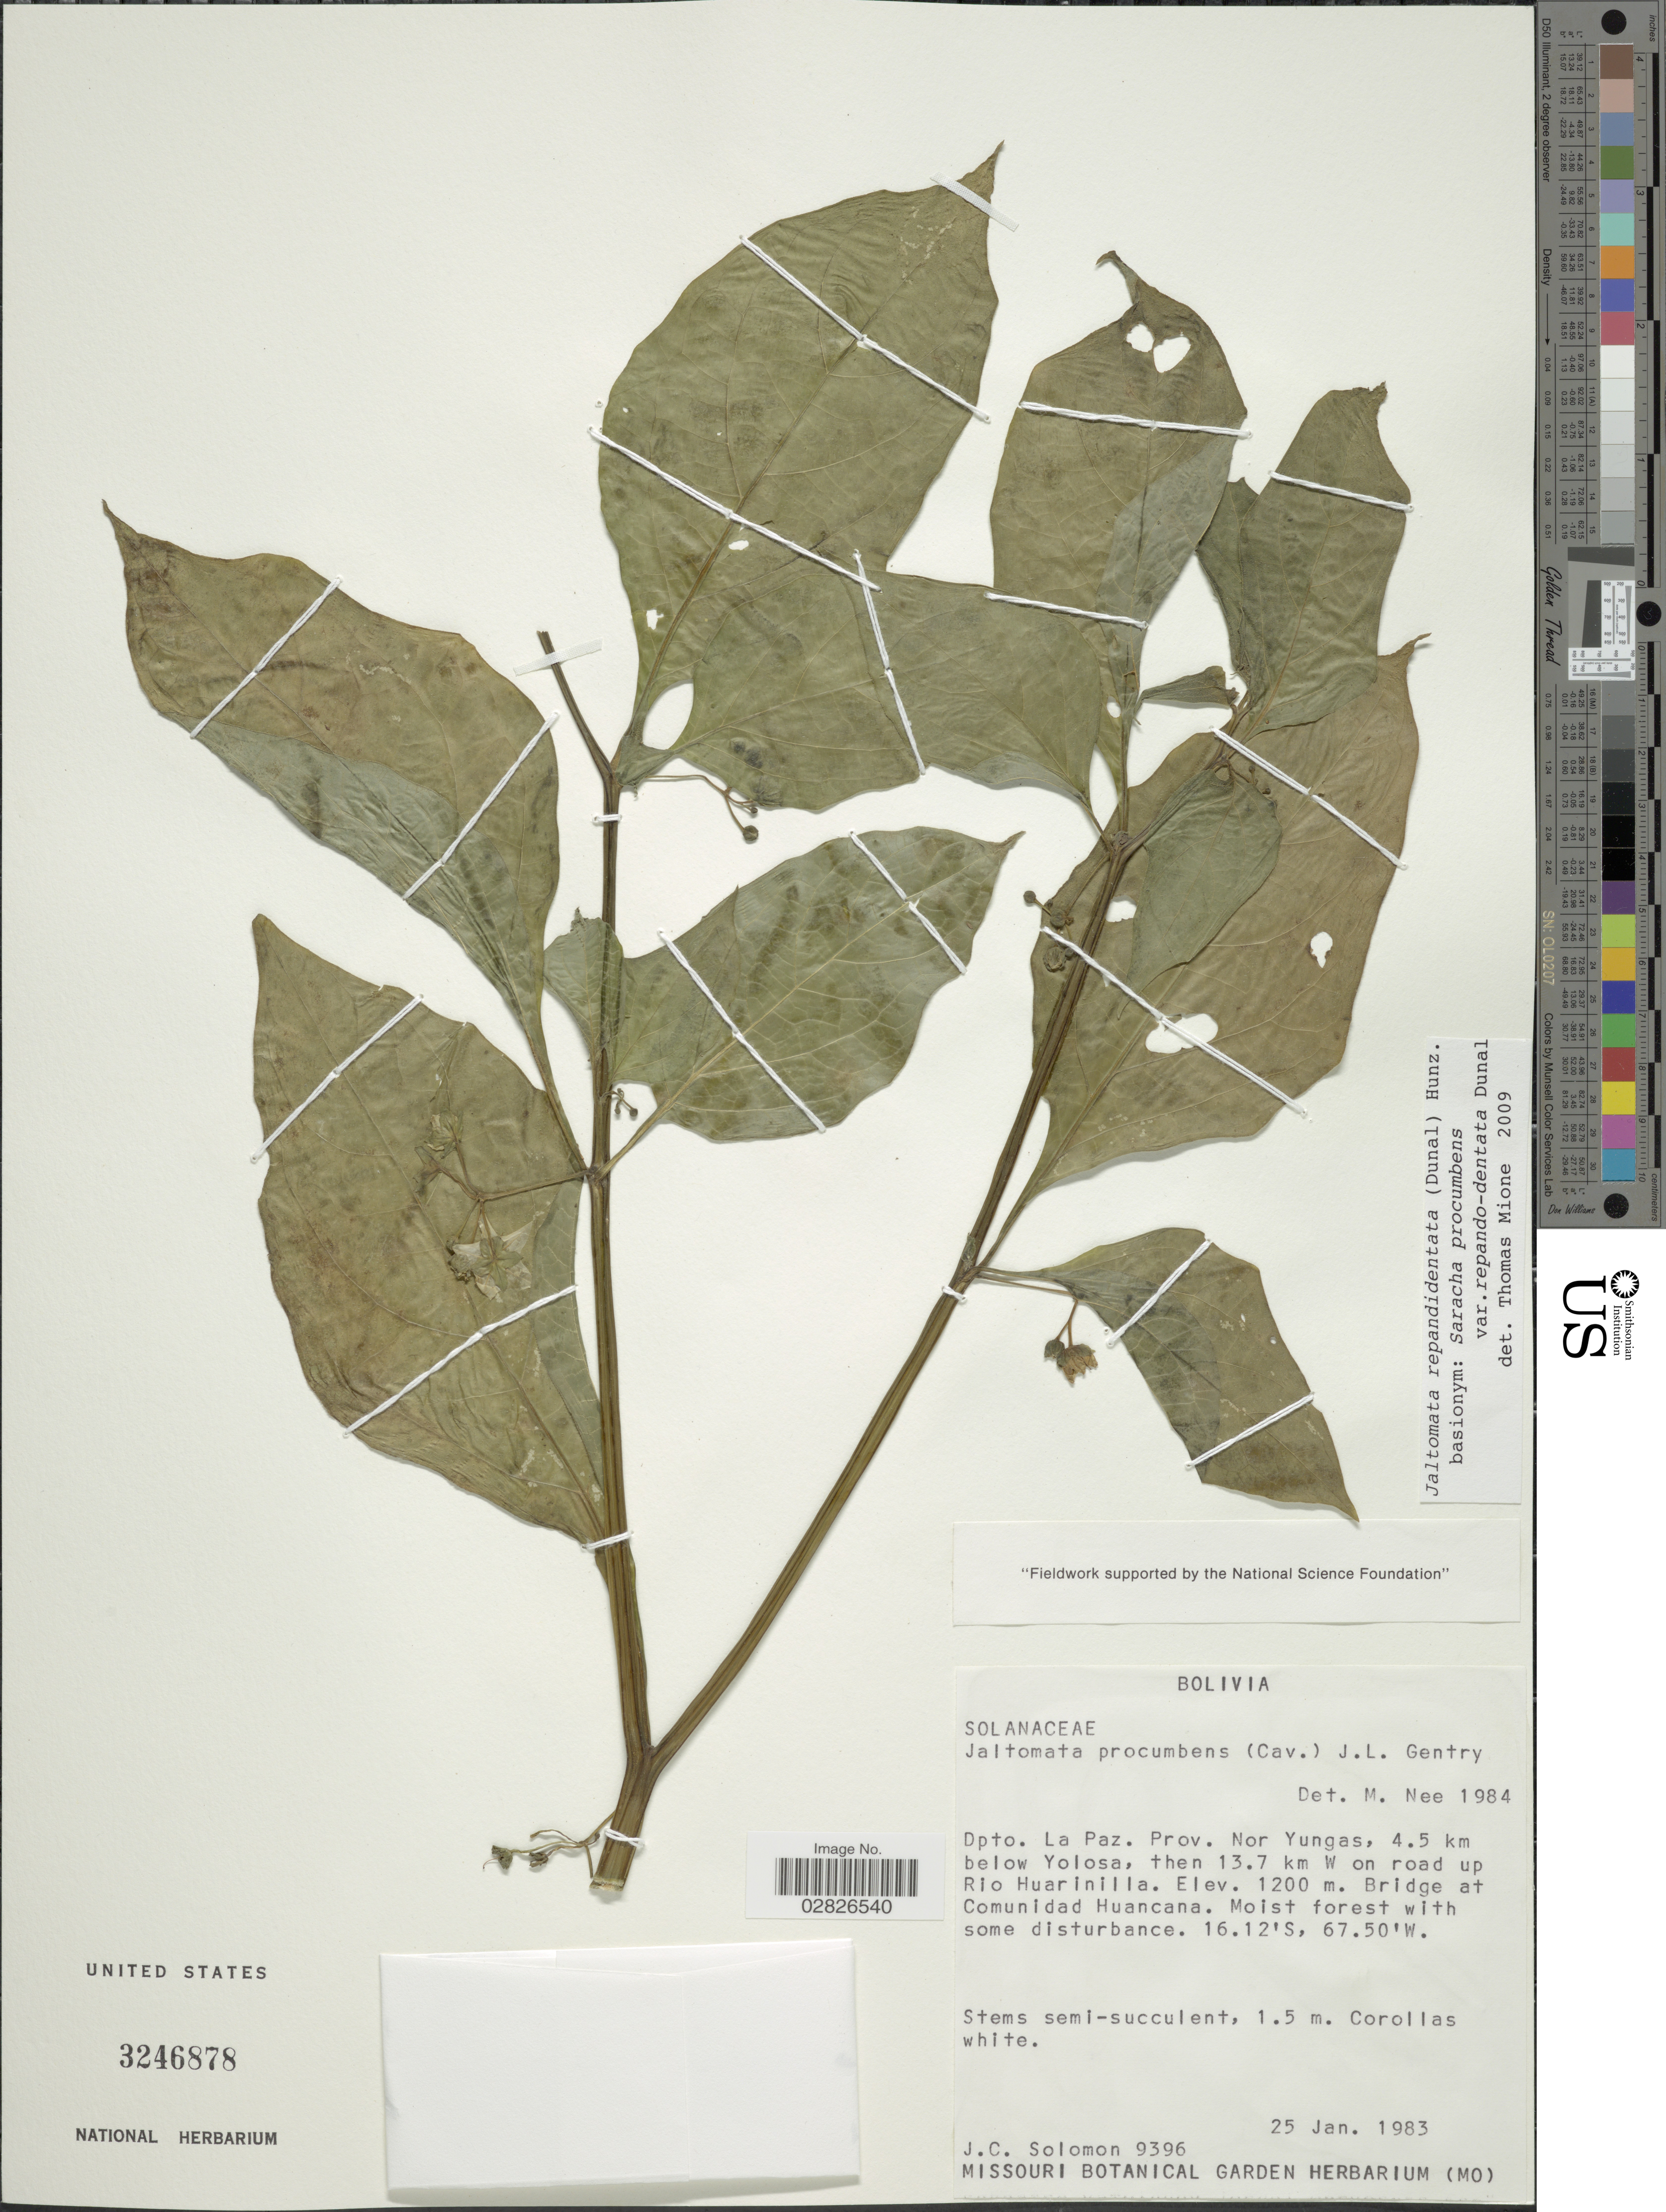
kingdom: Plantae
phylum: Tracheophyta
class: Magnoliopsida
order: Solanales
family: Solanaceae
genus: Jaltomata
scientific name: Jaltomata repandidentata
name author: (Dunal) Hunz.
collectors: J. C. Solomon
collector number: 9396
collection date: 1983-01-25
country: Bolivia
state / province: La Paz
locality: Dpto. La Paz, Prov. Nor Yungas, 4.5 km below Yolosa, then 13.7 km W on road up Rio Huarinilla, Bridge at Comunidad Huancana.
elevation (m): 1200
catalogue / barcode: US 3246878